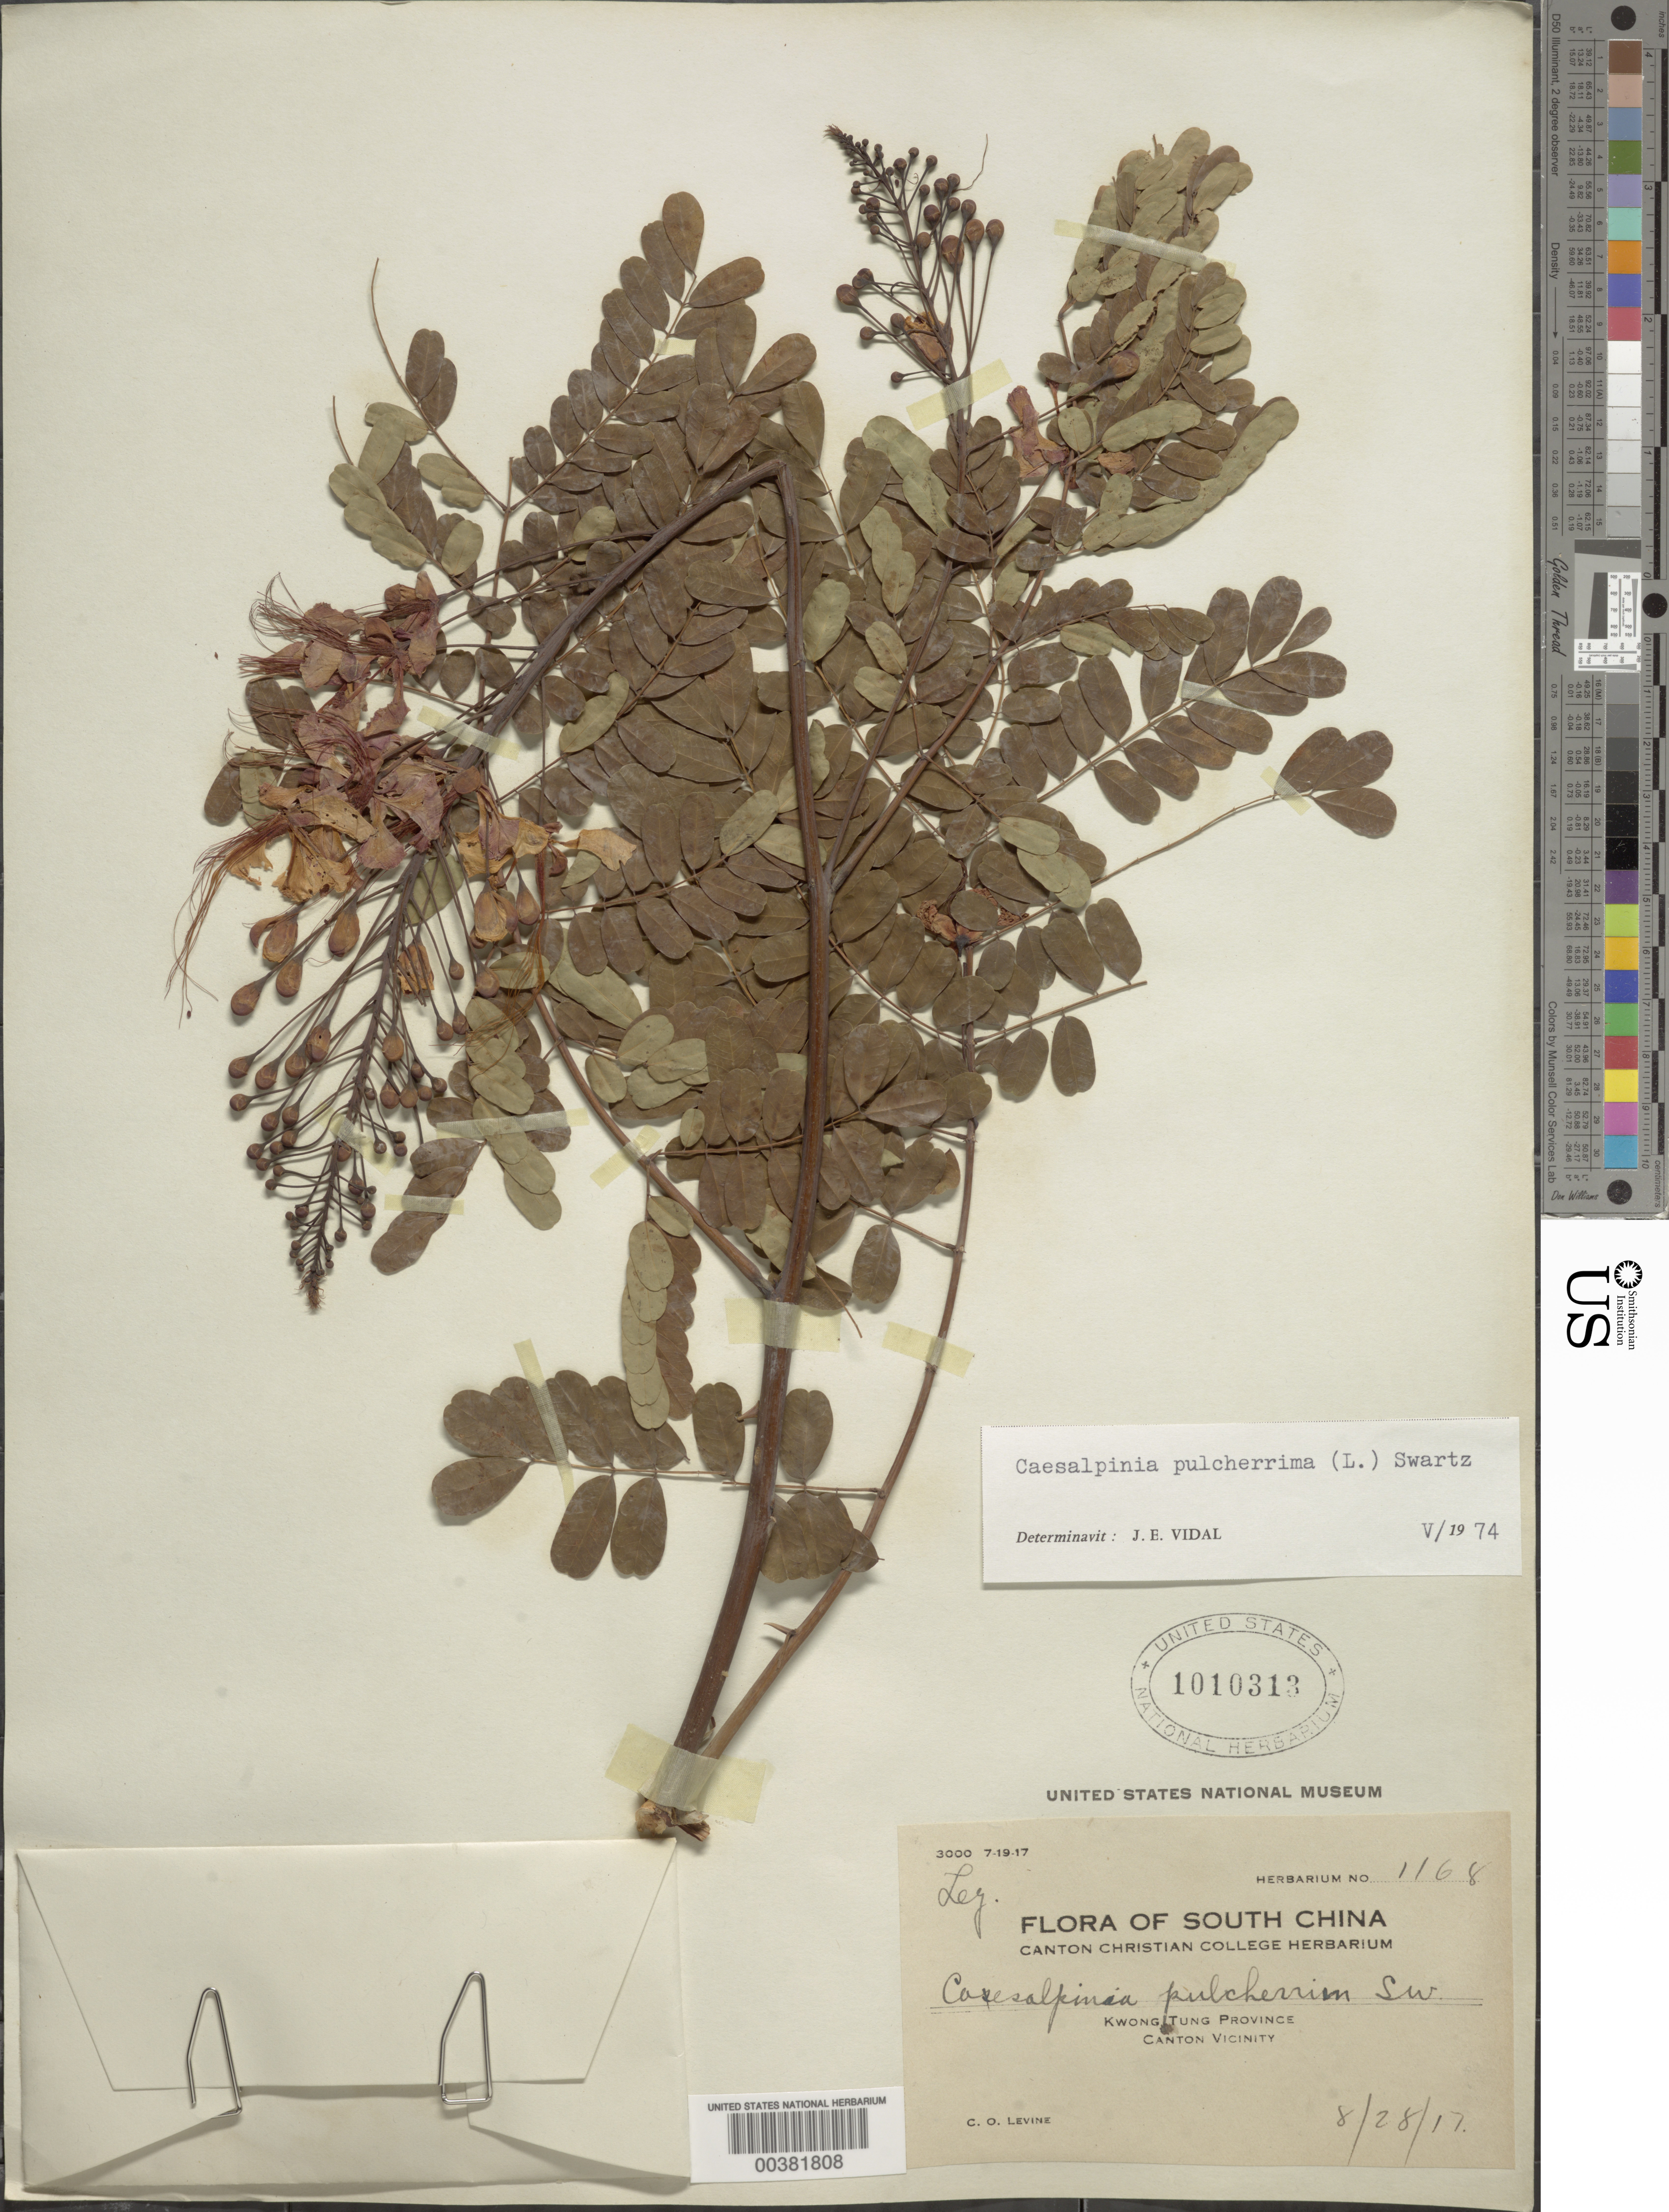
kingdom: Plantae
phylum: Tracheophyta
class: Magnoliopsida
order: Fabales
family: Fabaceae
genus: Caesalpinia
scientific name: Caesalpinia pulcherrima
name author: (L.) Sw.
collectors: C. O. Levine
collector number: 1168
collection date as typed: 28 Aug 1917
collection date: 1917-08-28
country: China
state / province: Guangdong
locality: Canton vicinity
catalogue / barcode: US 1010313